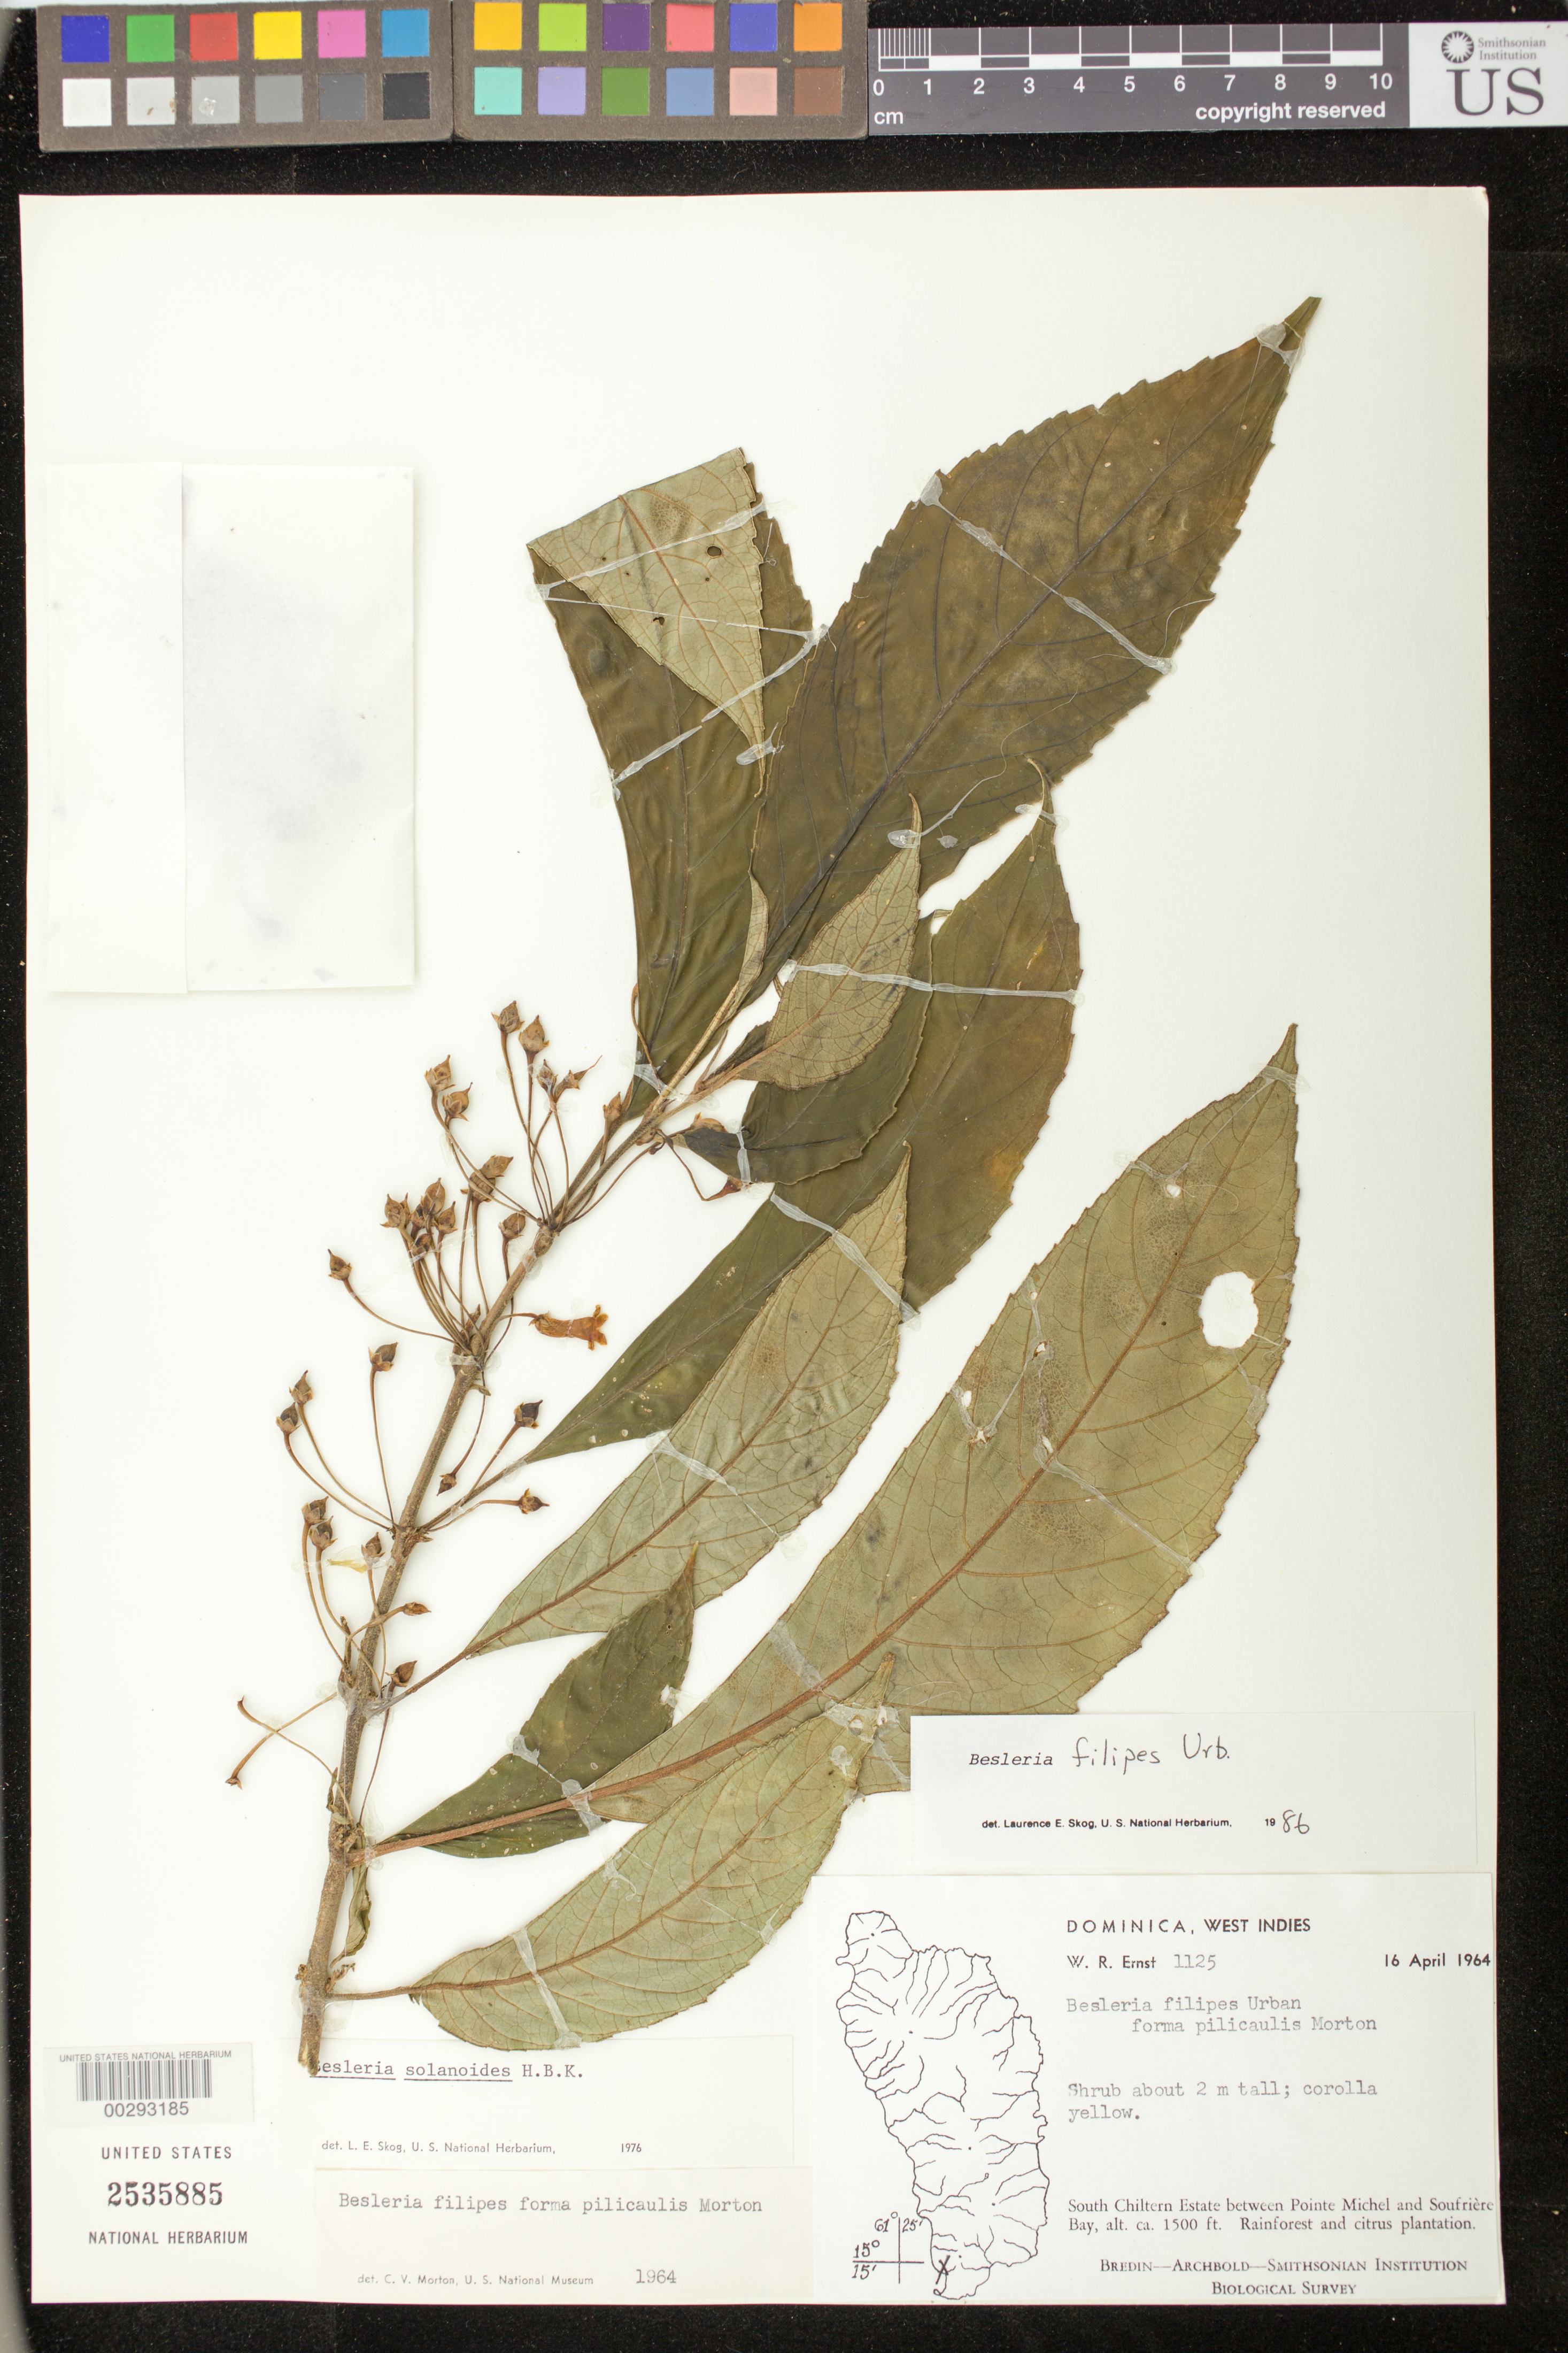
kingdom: Plantae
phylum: Tracheophyta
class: Magnoliopsida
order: Lamiales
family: Gesneriaceae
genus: Besleria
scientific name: Besleria filipes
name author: Urb.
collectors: W. R. Ernst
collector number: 1125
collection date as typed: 16 Apr 1964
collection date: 1964-04-16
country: Dominica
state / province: St. Luke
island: Dominica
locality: S Chiltern estate, between Pointe Michel and Soufriere Bay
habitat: Rainforest and citrus plantation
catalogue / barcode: US 2535885